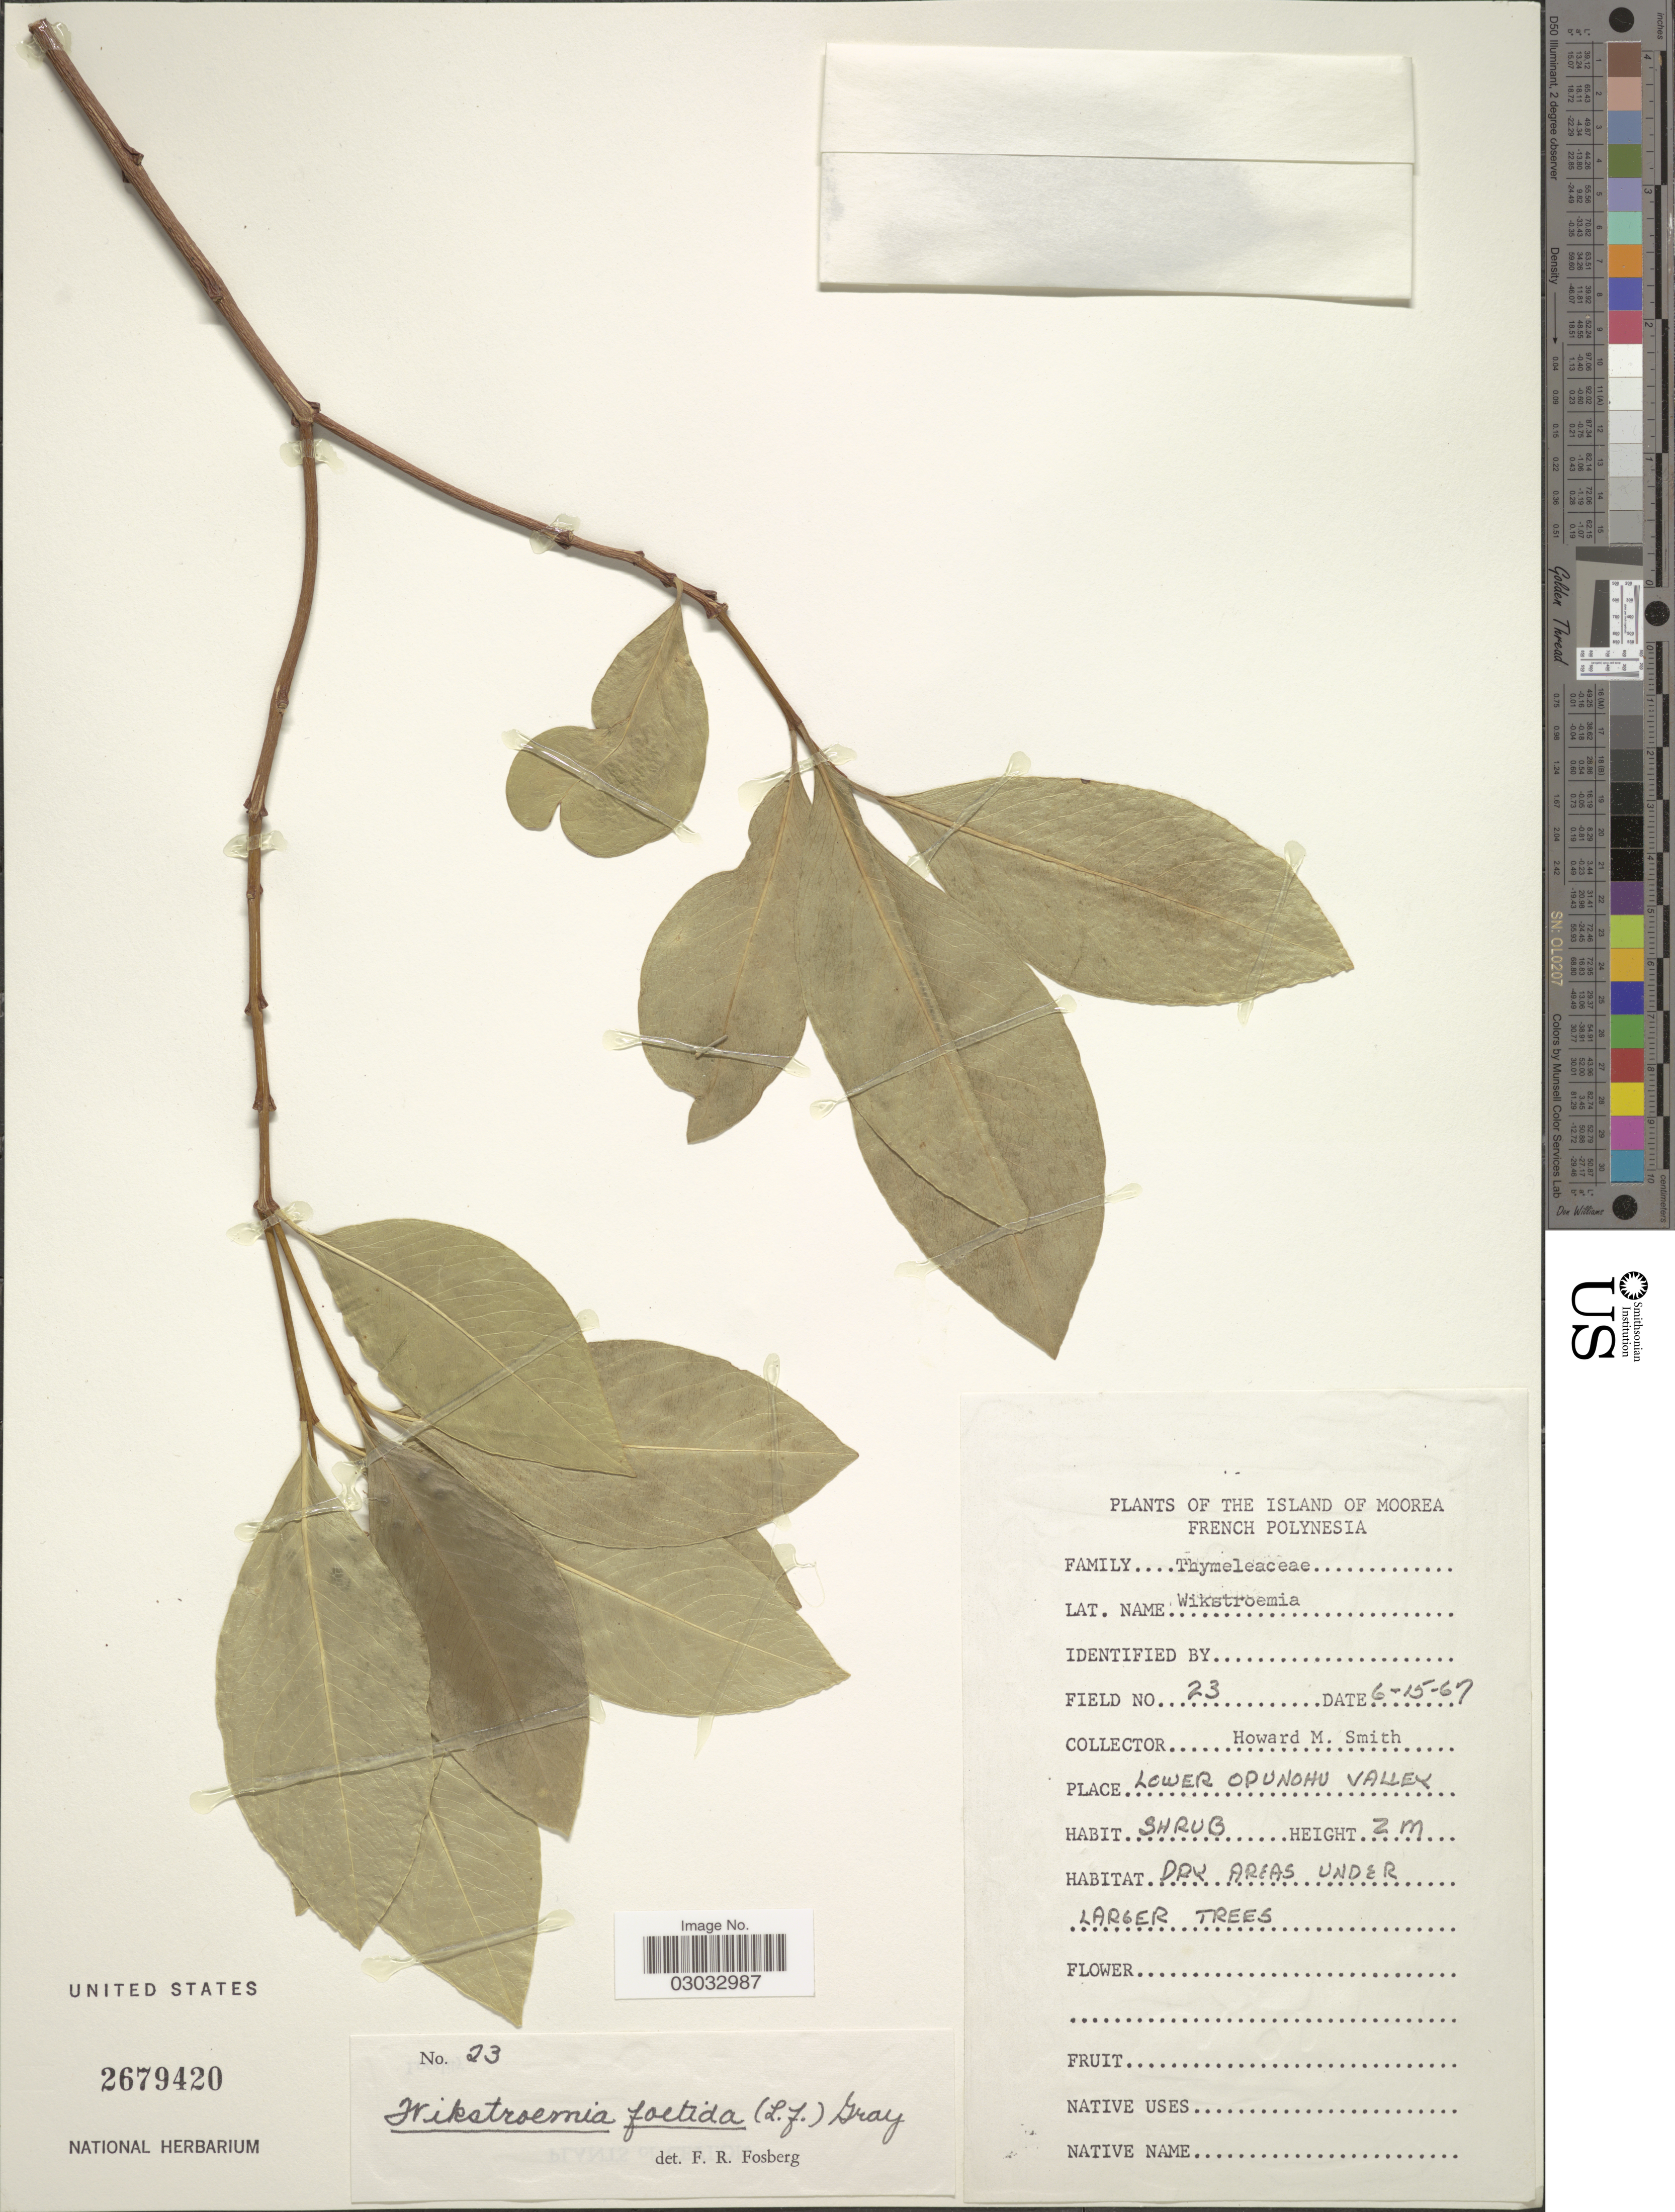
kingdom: Plantae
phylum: Tracheophyta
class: Magnoliopsida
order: Malvales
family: Thymelaeaceae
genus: Wikstroemia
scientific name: Wikstroemia coriacea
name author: Seem.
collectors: H. M. Smith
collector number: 23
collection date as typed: Transcribed d/m/y: 15/6/67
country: French Polynesia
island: Moorea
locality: The Island of Moorea, Lower Opunohu Valley.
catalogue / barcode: US 2679420